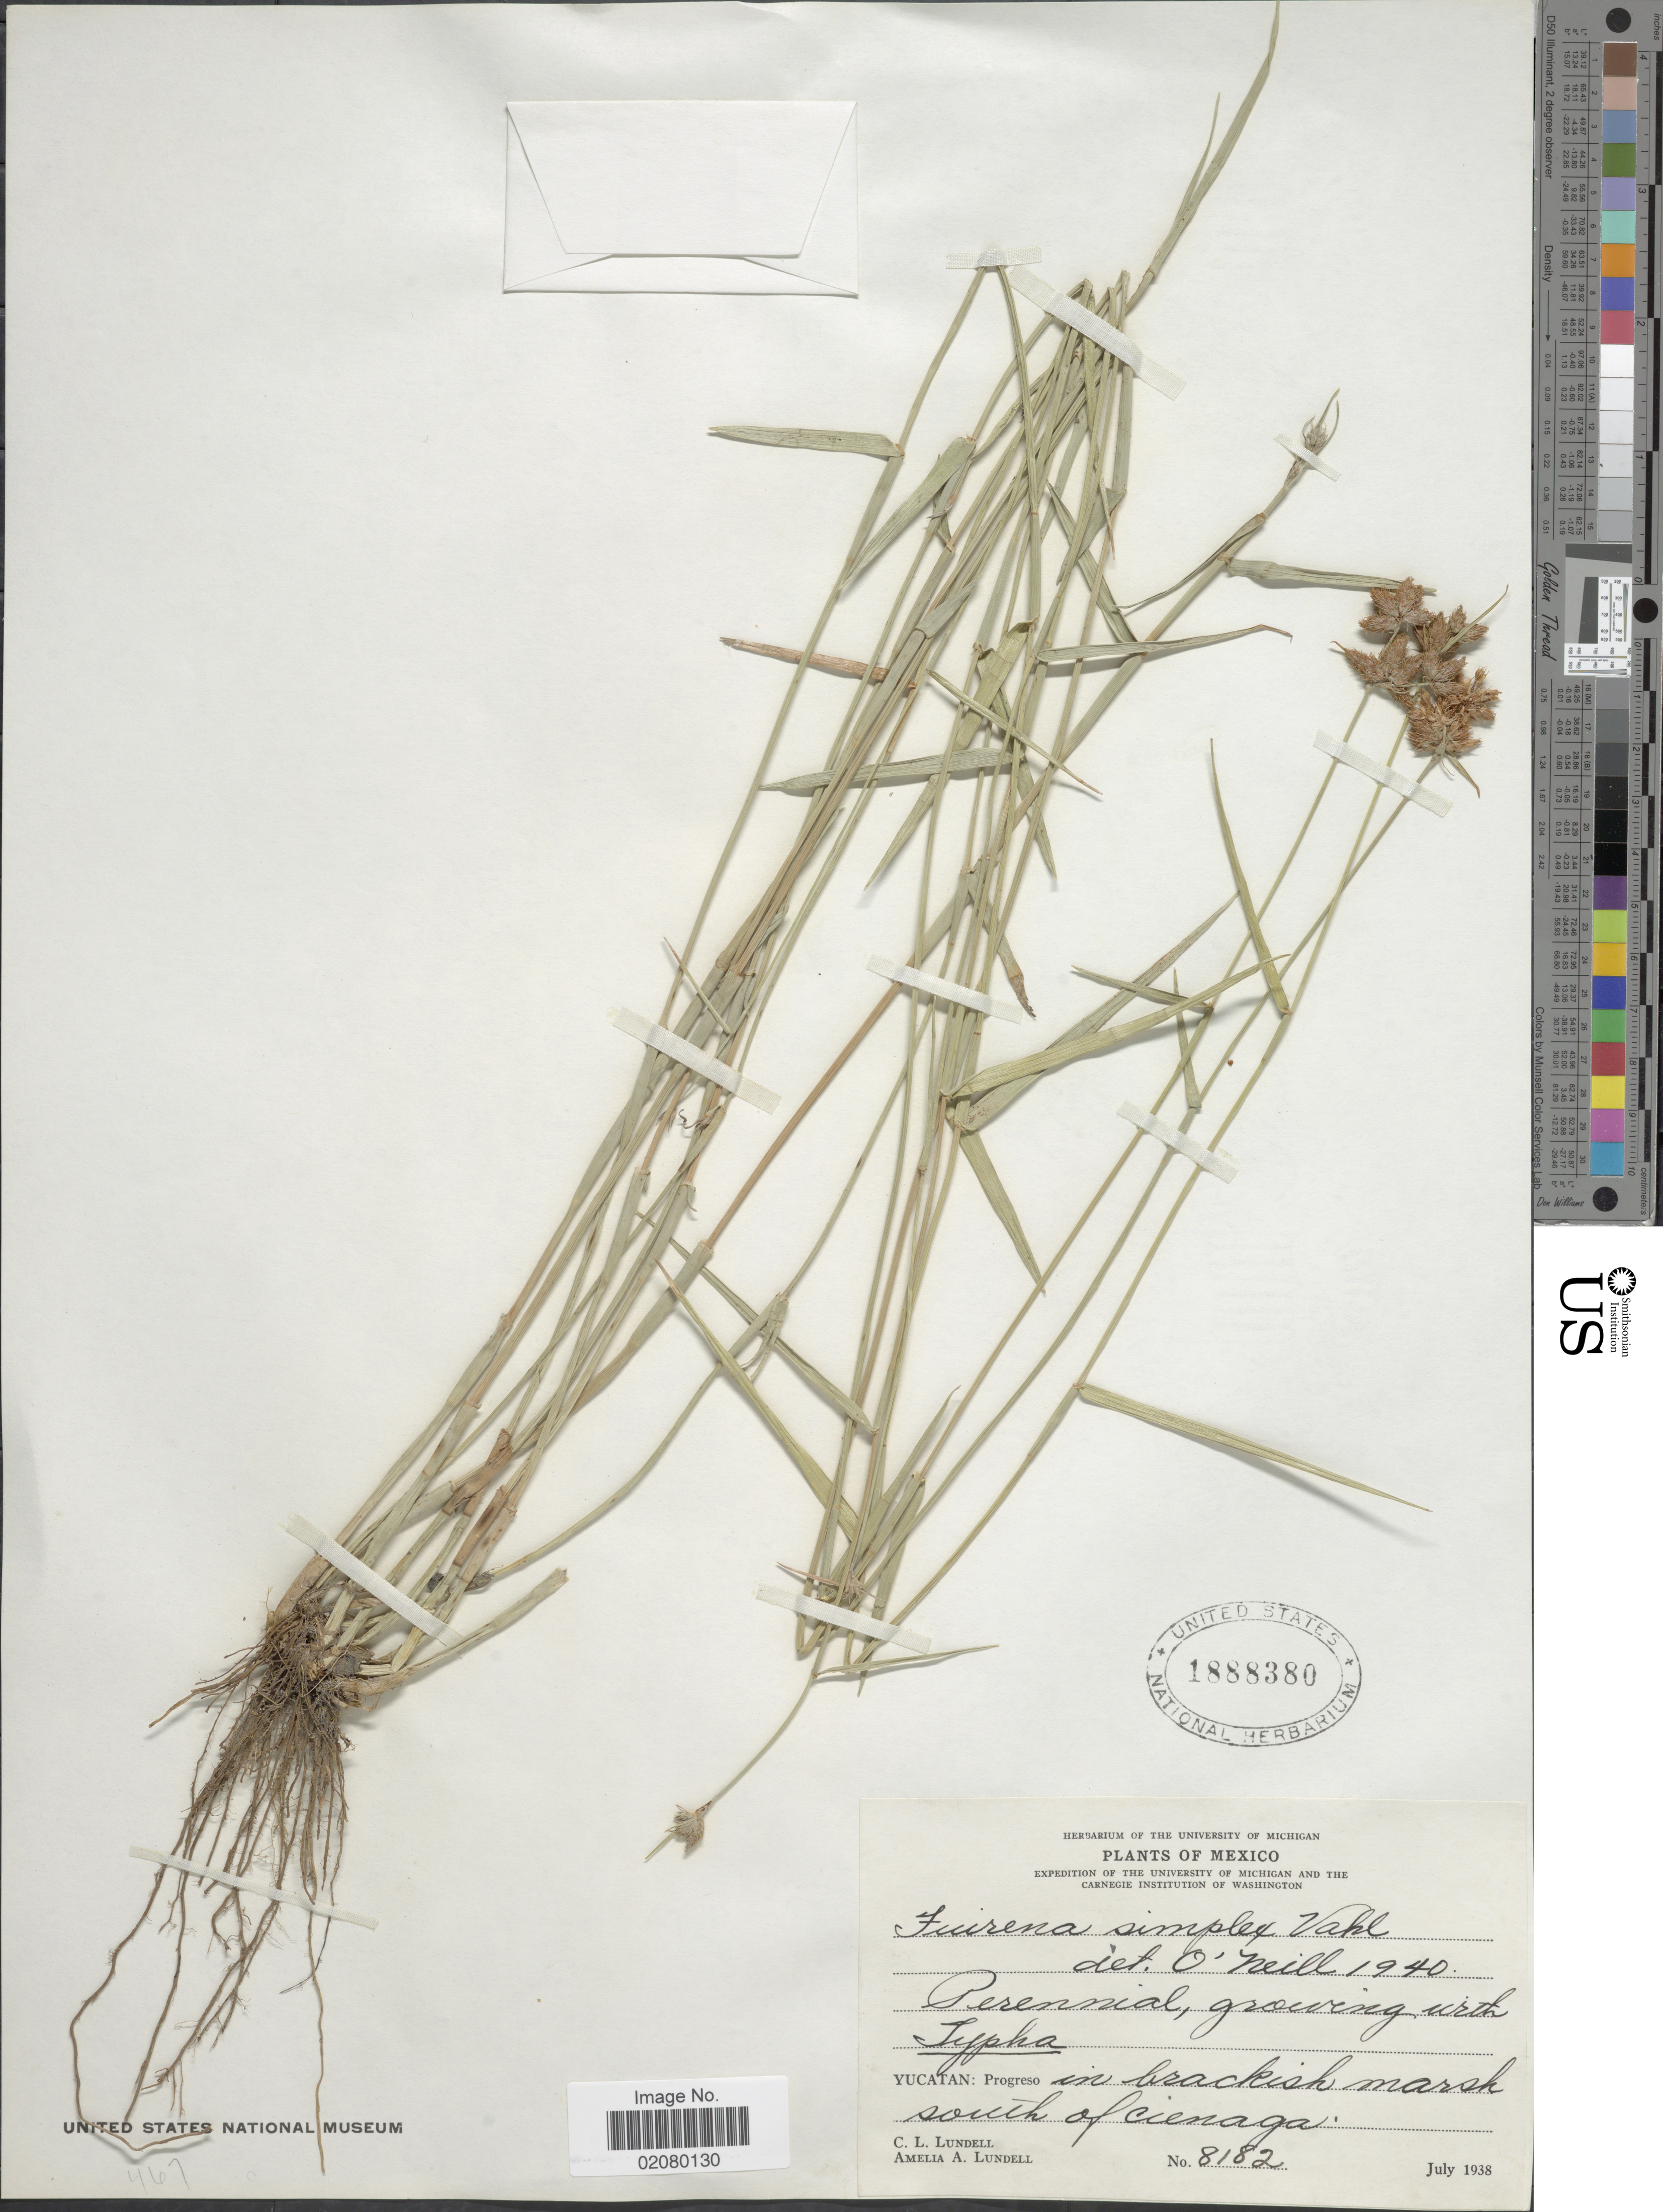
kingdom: Plantae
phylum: Tracheophyta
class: Liliopsida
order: Poales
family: Cyperaceae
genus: Fuirena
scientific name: Fuirena simplex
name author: Vahl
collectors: C. L. Lundell & A. A. Lundell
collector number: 8182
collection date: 1938-07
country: Mexico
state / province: Yucatán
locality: Progreso in brackish marsh south of cienaga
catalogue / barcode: US 1888380